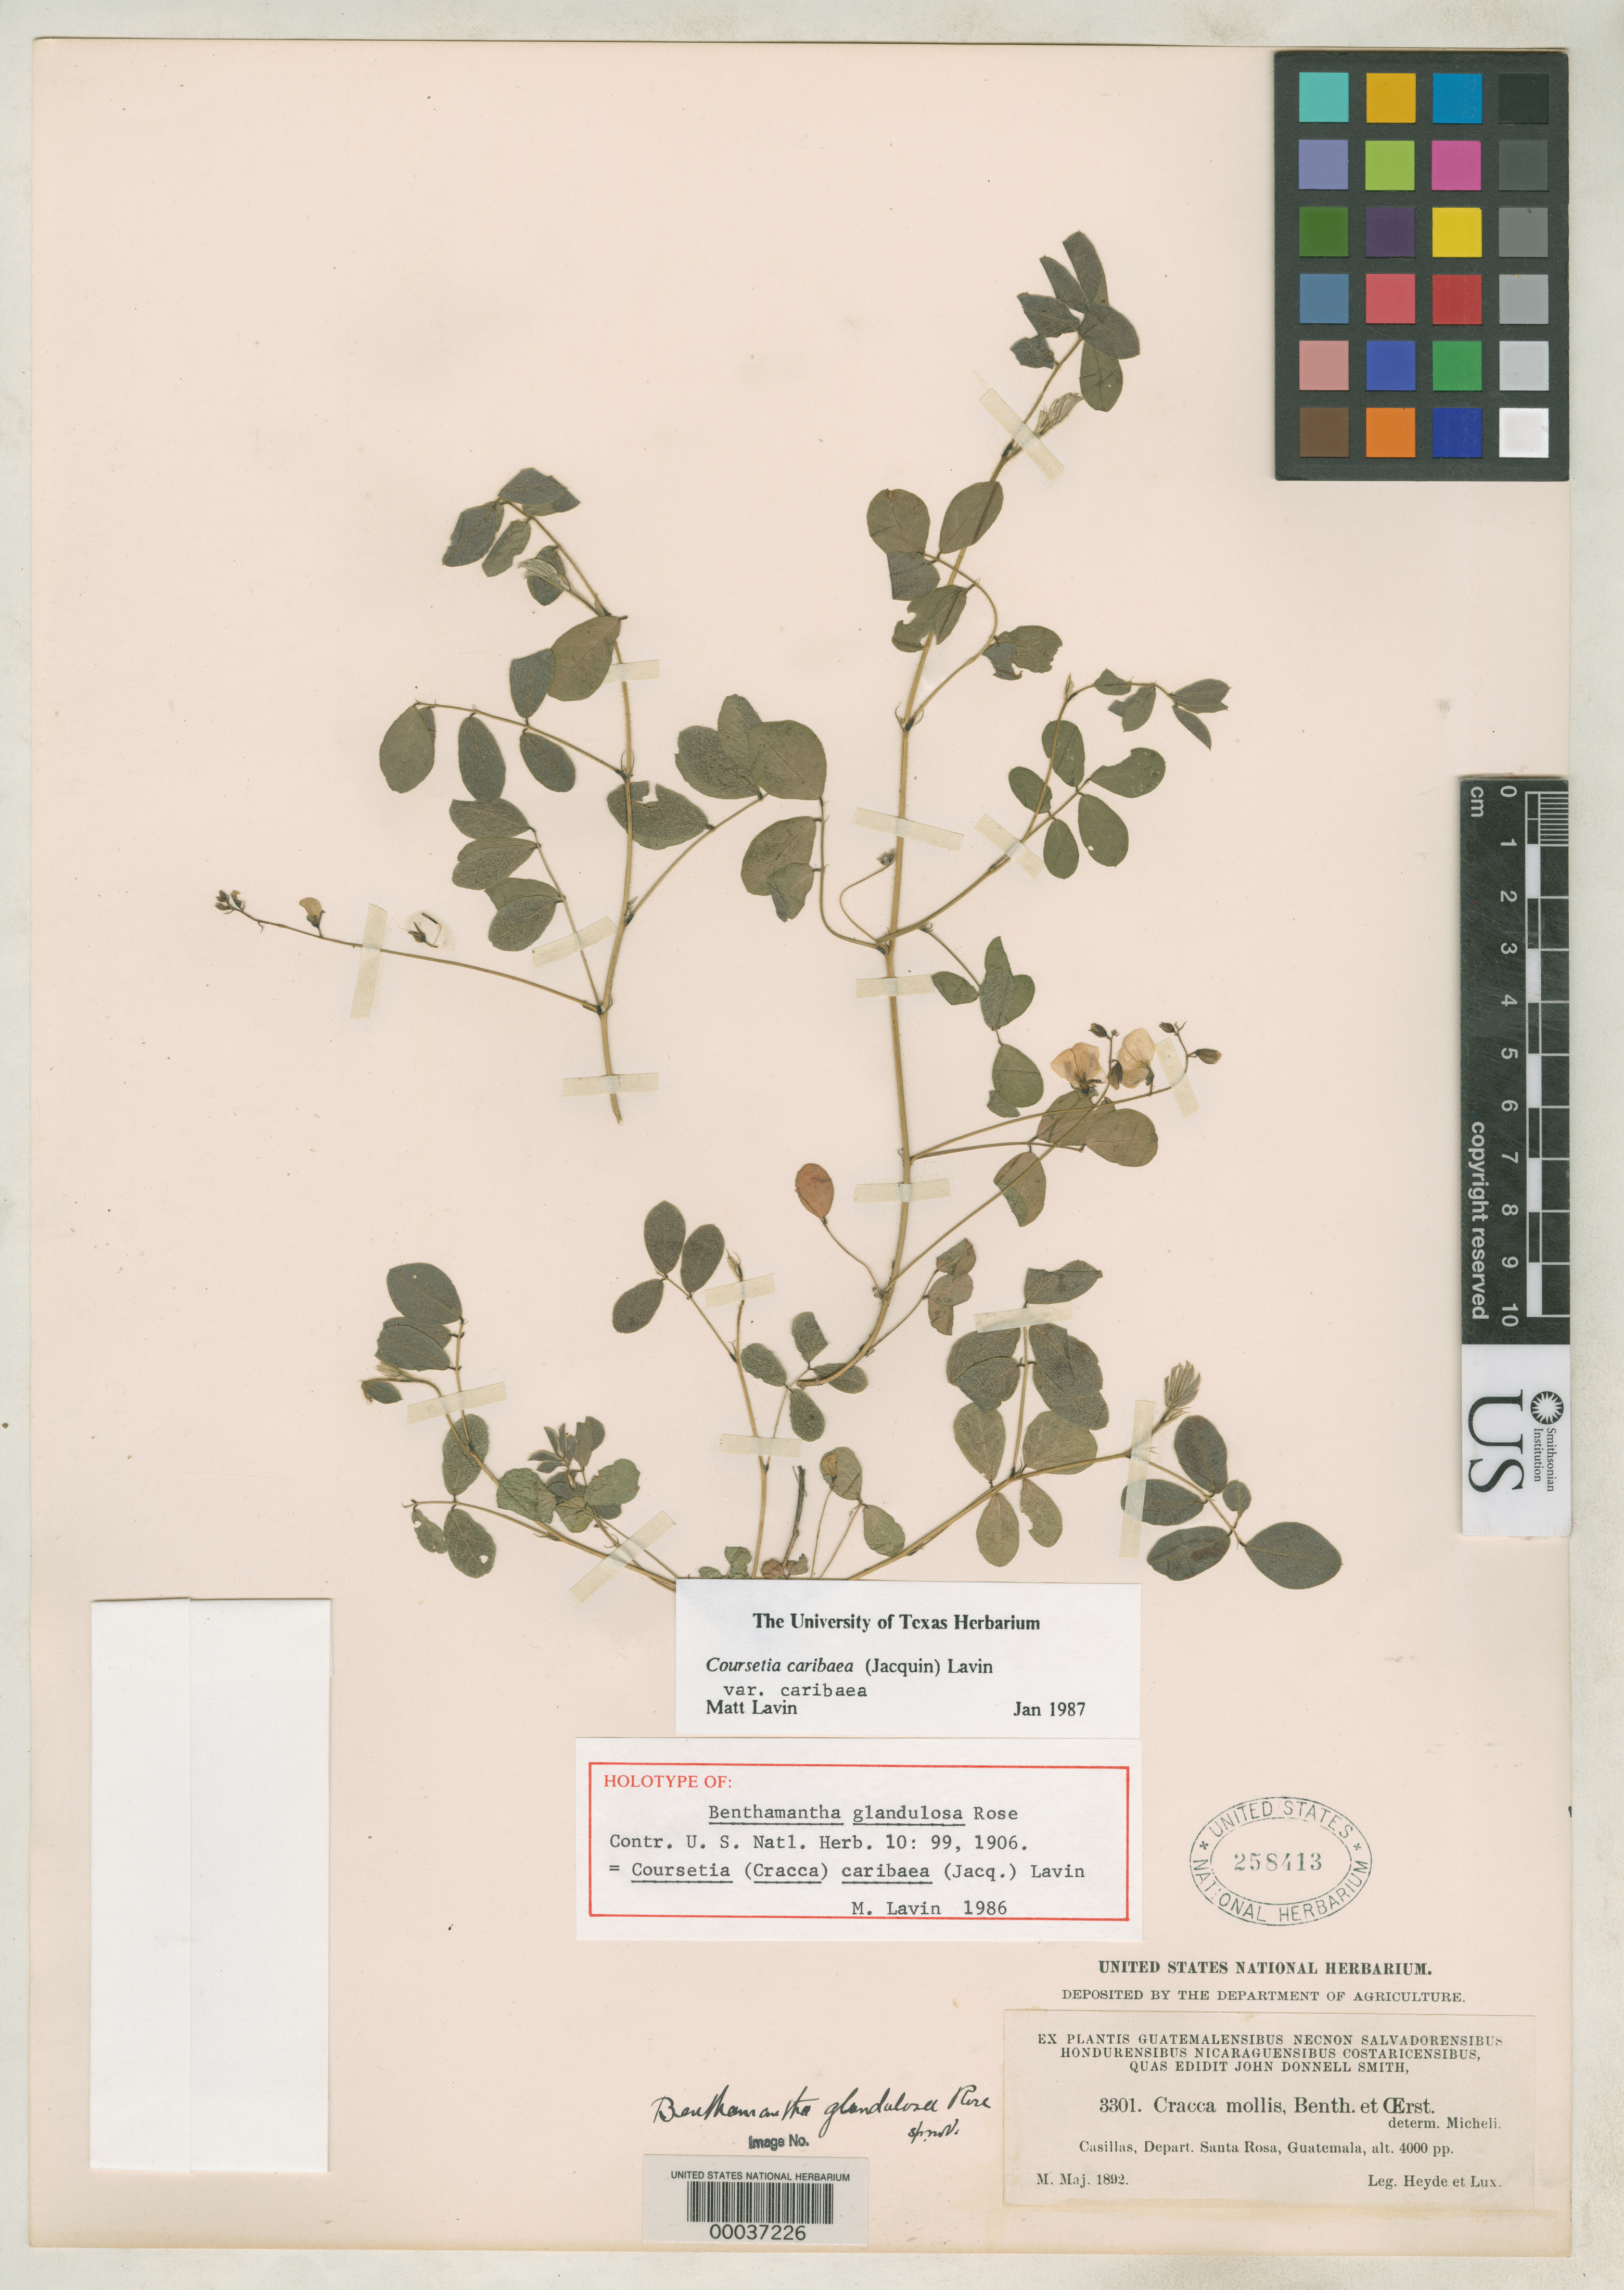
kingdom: Plantae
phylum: Tracheophyta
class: Magnoliopsida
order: Fabales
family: Fabaceae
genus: Benthamantha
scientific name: Benthamantha glandulosa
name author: Rose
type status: Holotype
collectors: E. T. Heyde & E. Lux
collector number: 3301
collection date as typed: May 1892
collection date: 1892-05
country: Guatemala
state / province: Santa Rosa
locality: Casillas.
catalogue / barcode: US 258413